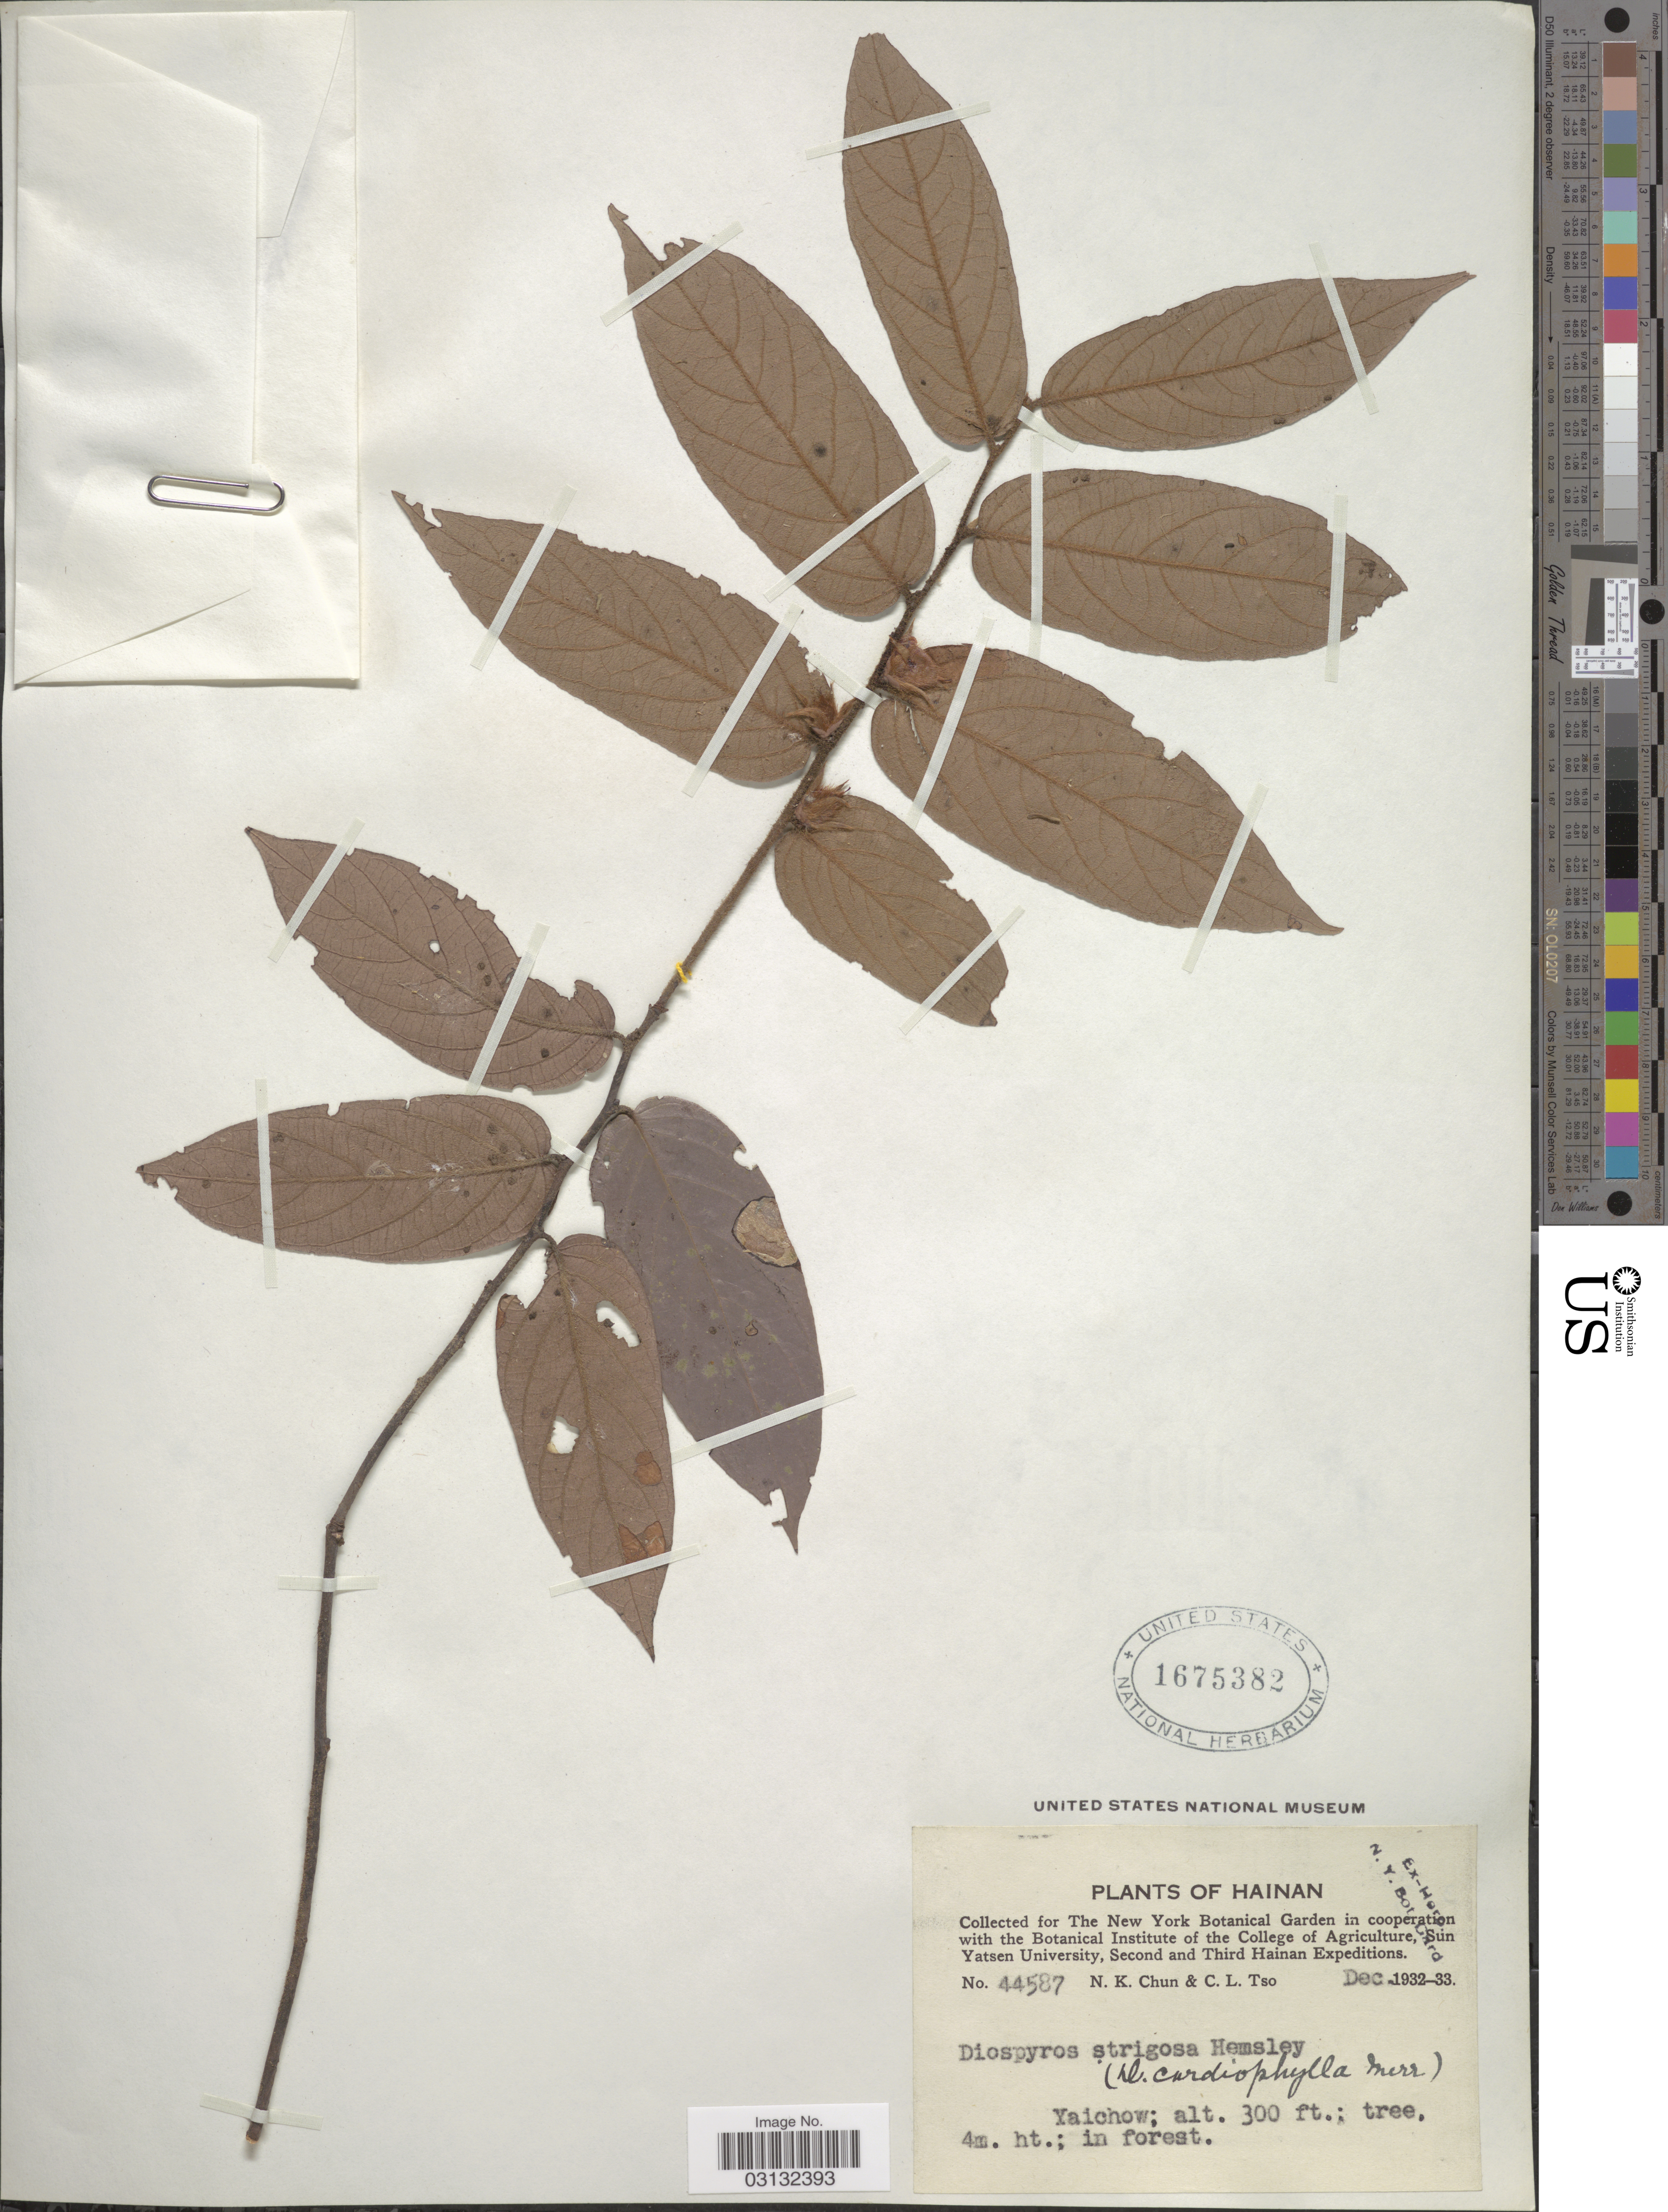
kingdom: Plantae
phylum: Tracheophyta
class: Magnoliopsida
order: Ericales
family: Ebenaceae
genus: Diospyros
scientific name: Diospyros strigosa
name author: Hemsl.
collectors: N. K. Chun & C. Tso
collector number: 44587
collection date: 1932-12/1933-12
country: China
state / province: Hainan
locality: Yaichow.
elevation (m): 91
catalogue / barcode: US 1675382